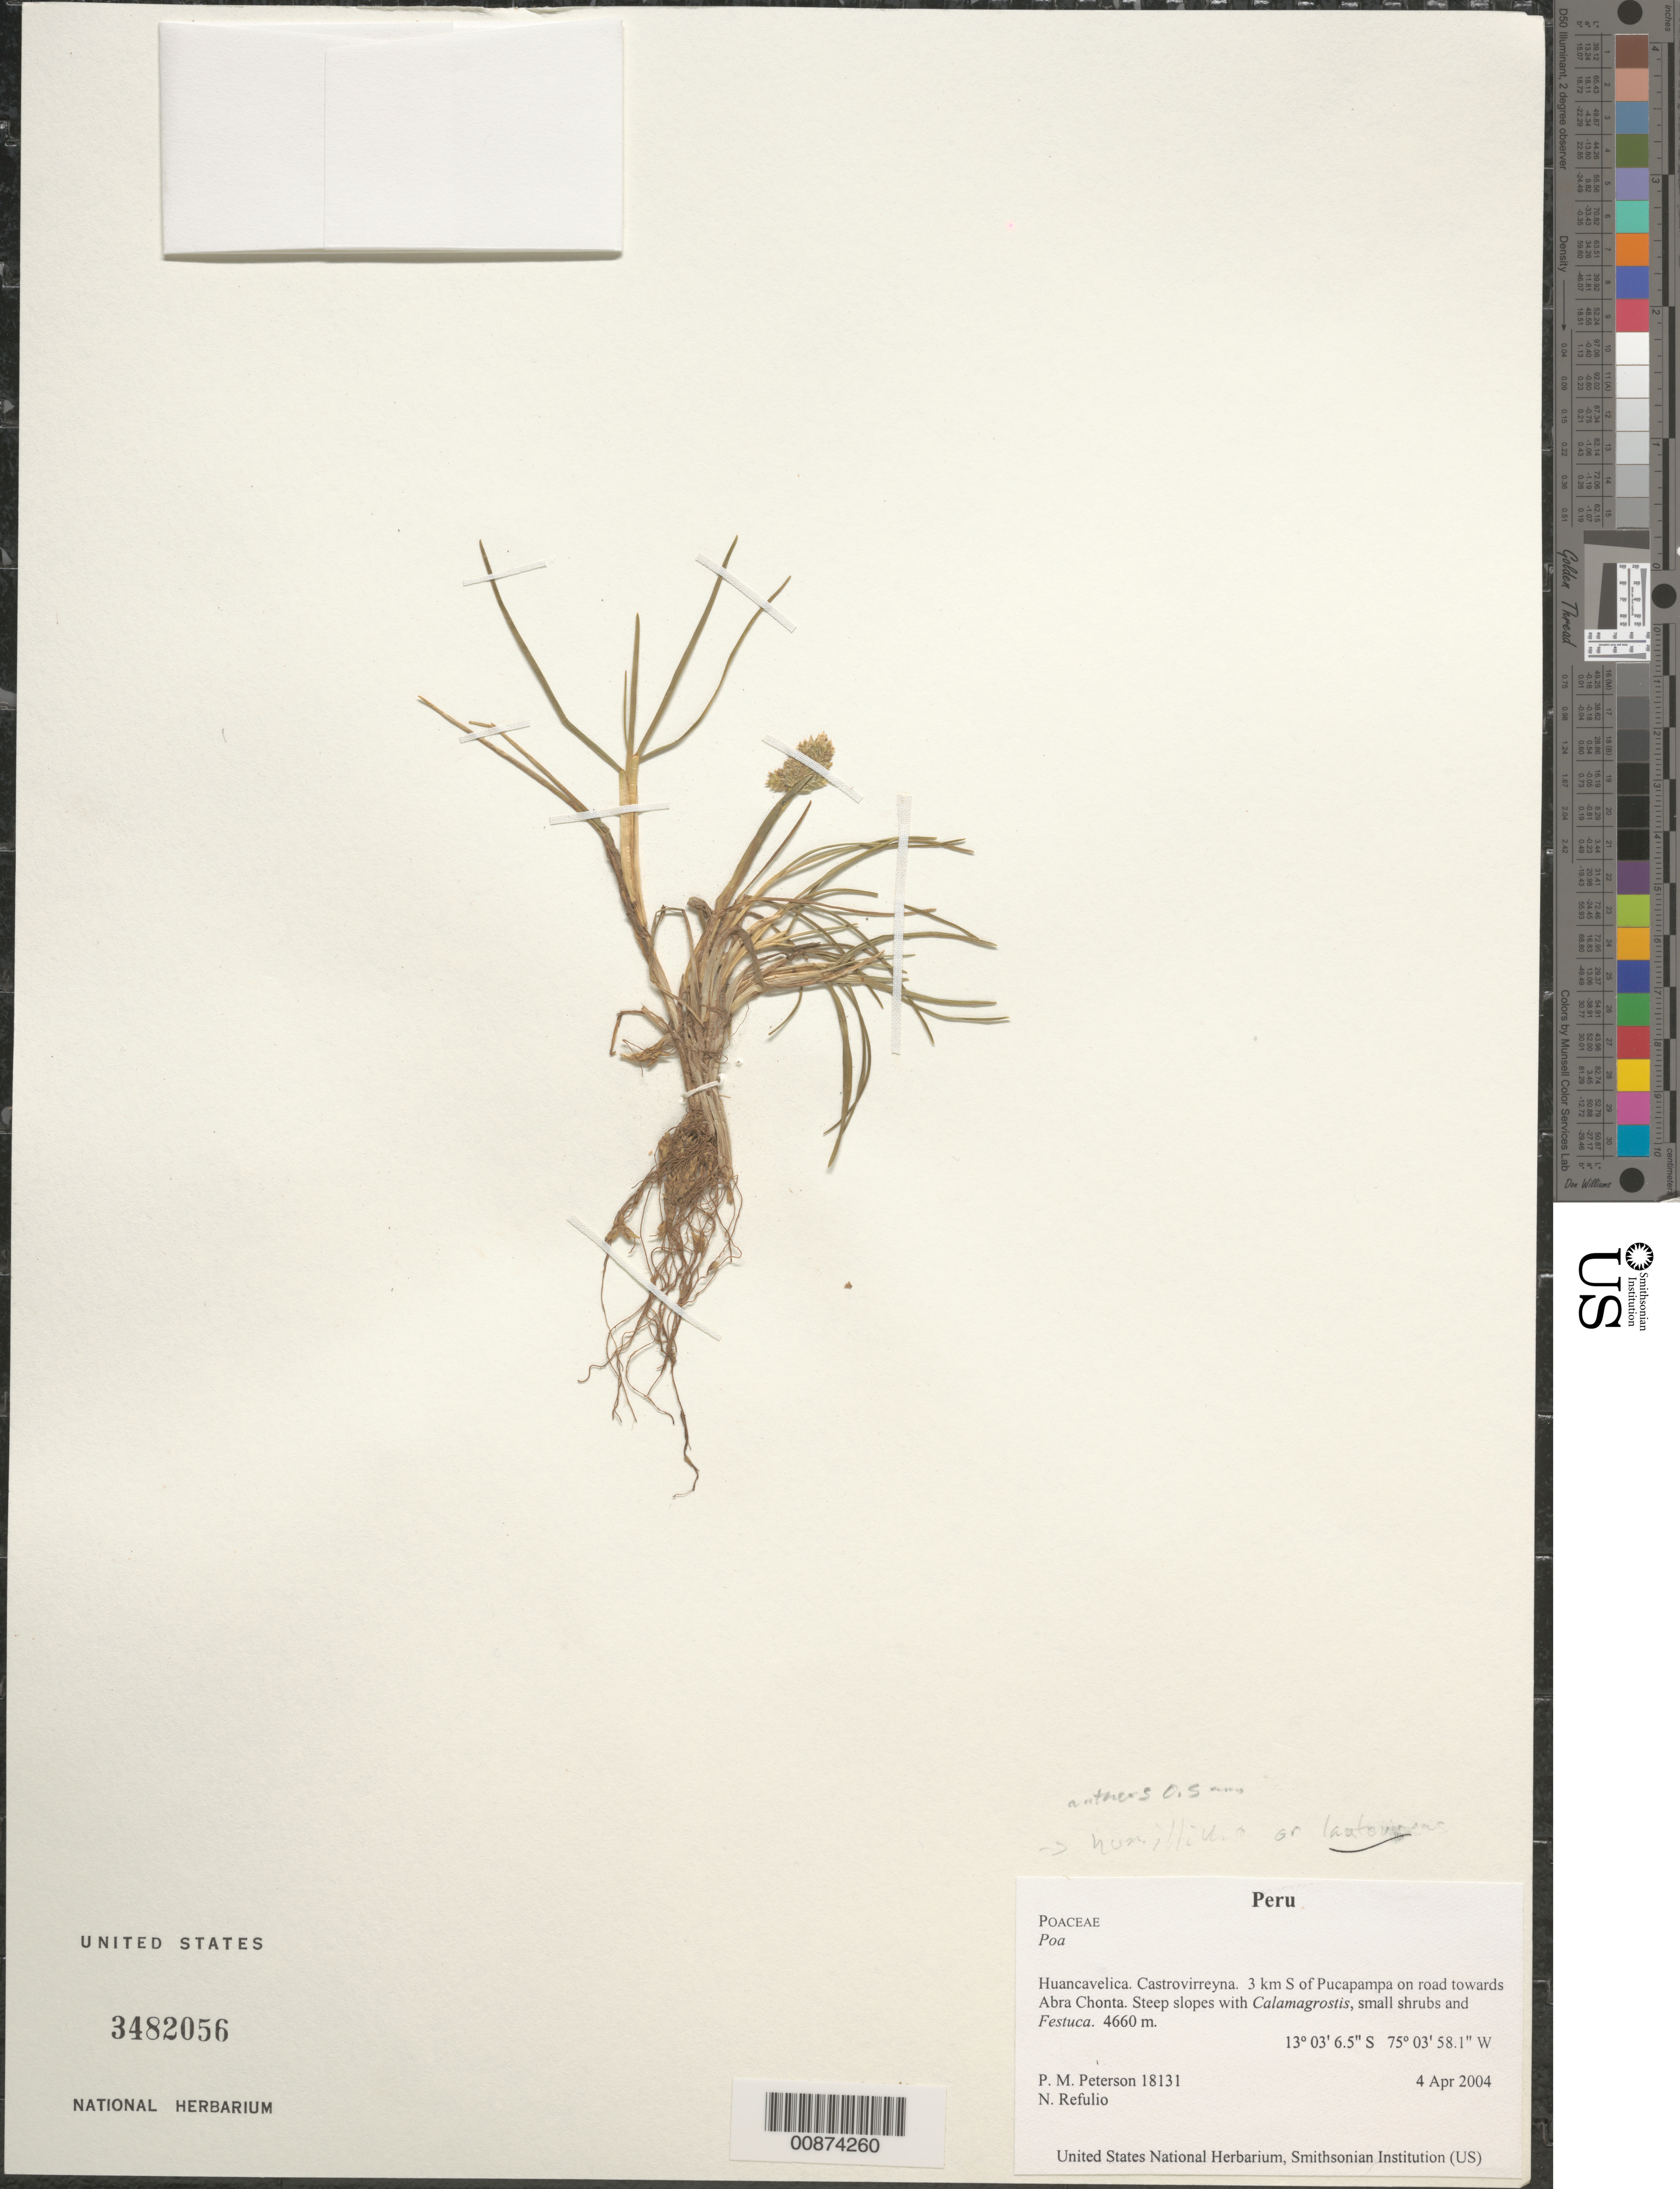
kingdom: Plantae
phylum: Tracheophyta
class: Liliopsida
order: Poales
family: Poaceae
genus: Poa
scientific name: Poa laetevirens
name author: R.E. Fr.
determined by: Soreng, Robert J., Research Associate (BOT), Smithsonian Institution - National Museum of Natural History (UNITED STATES)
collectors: P. M. Peterson & N. Refulio-Rodríguez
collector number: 18131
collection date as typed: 04 Apr 2004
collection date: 2004-04-04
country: Peru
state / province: Huancavelica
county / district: Castrovirreyna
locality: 3 km S of Pucapampa on road towards Abra Chonta. Steep slopes with Calamagrostis, small shrubs and Festuca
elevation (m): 4660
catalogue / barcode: US 3482056